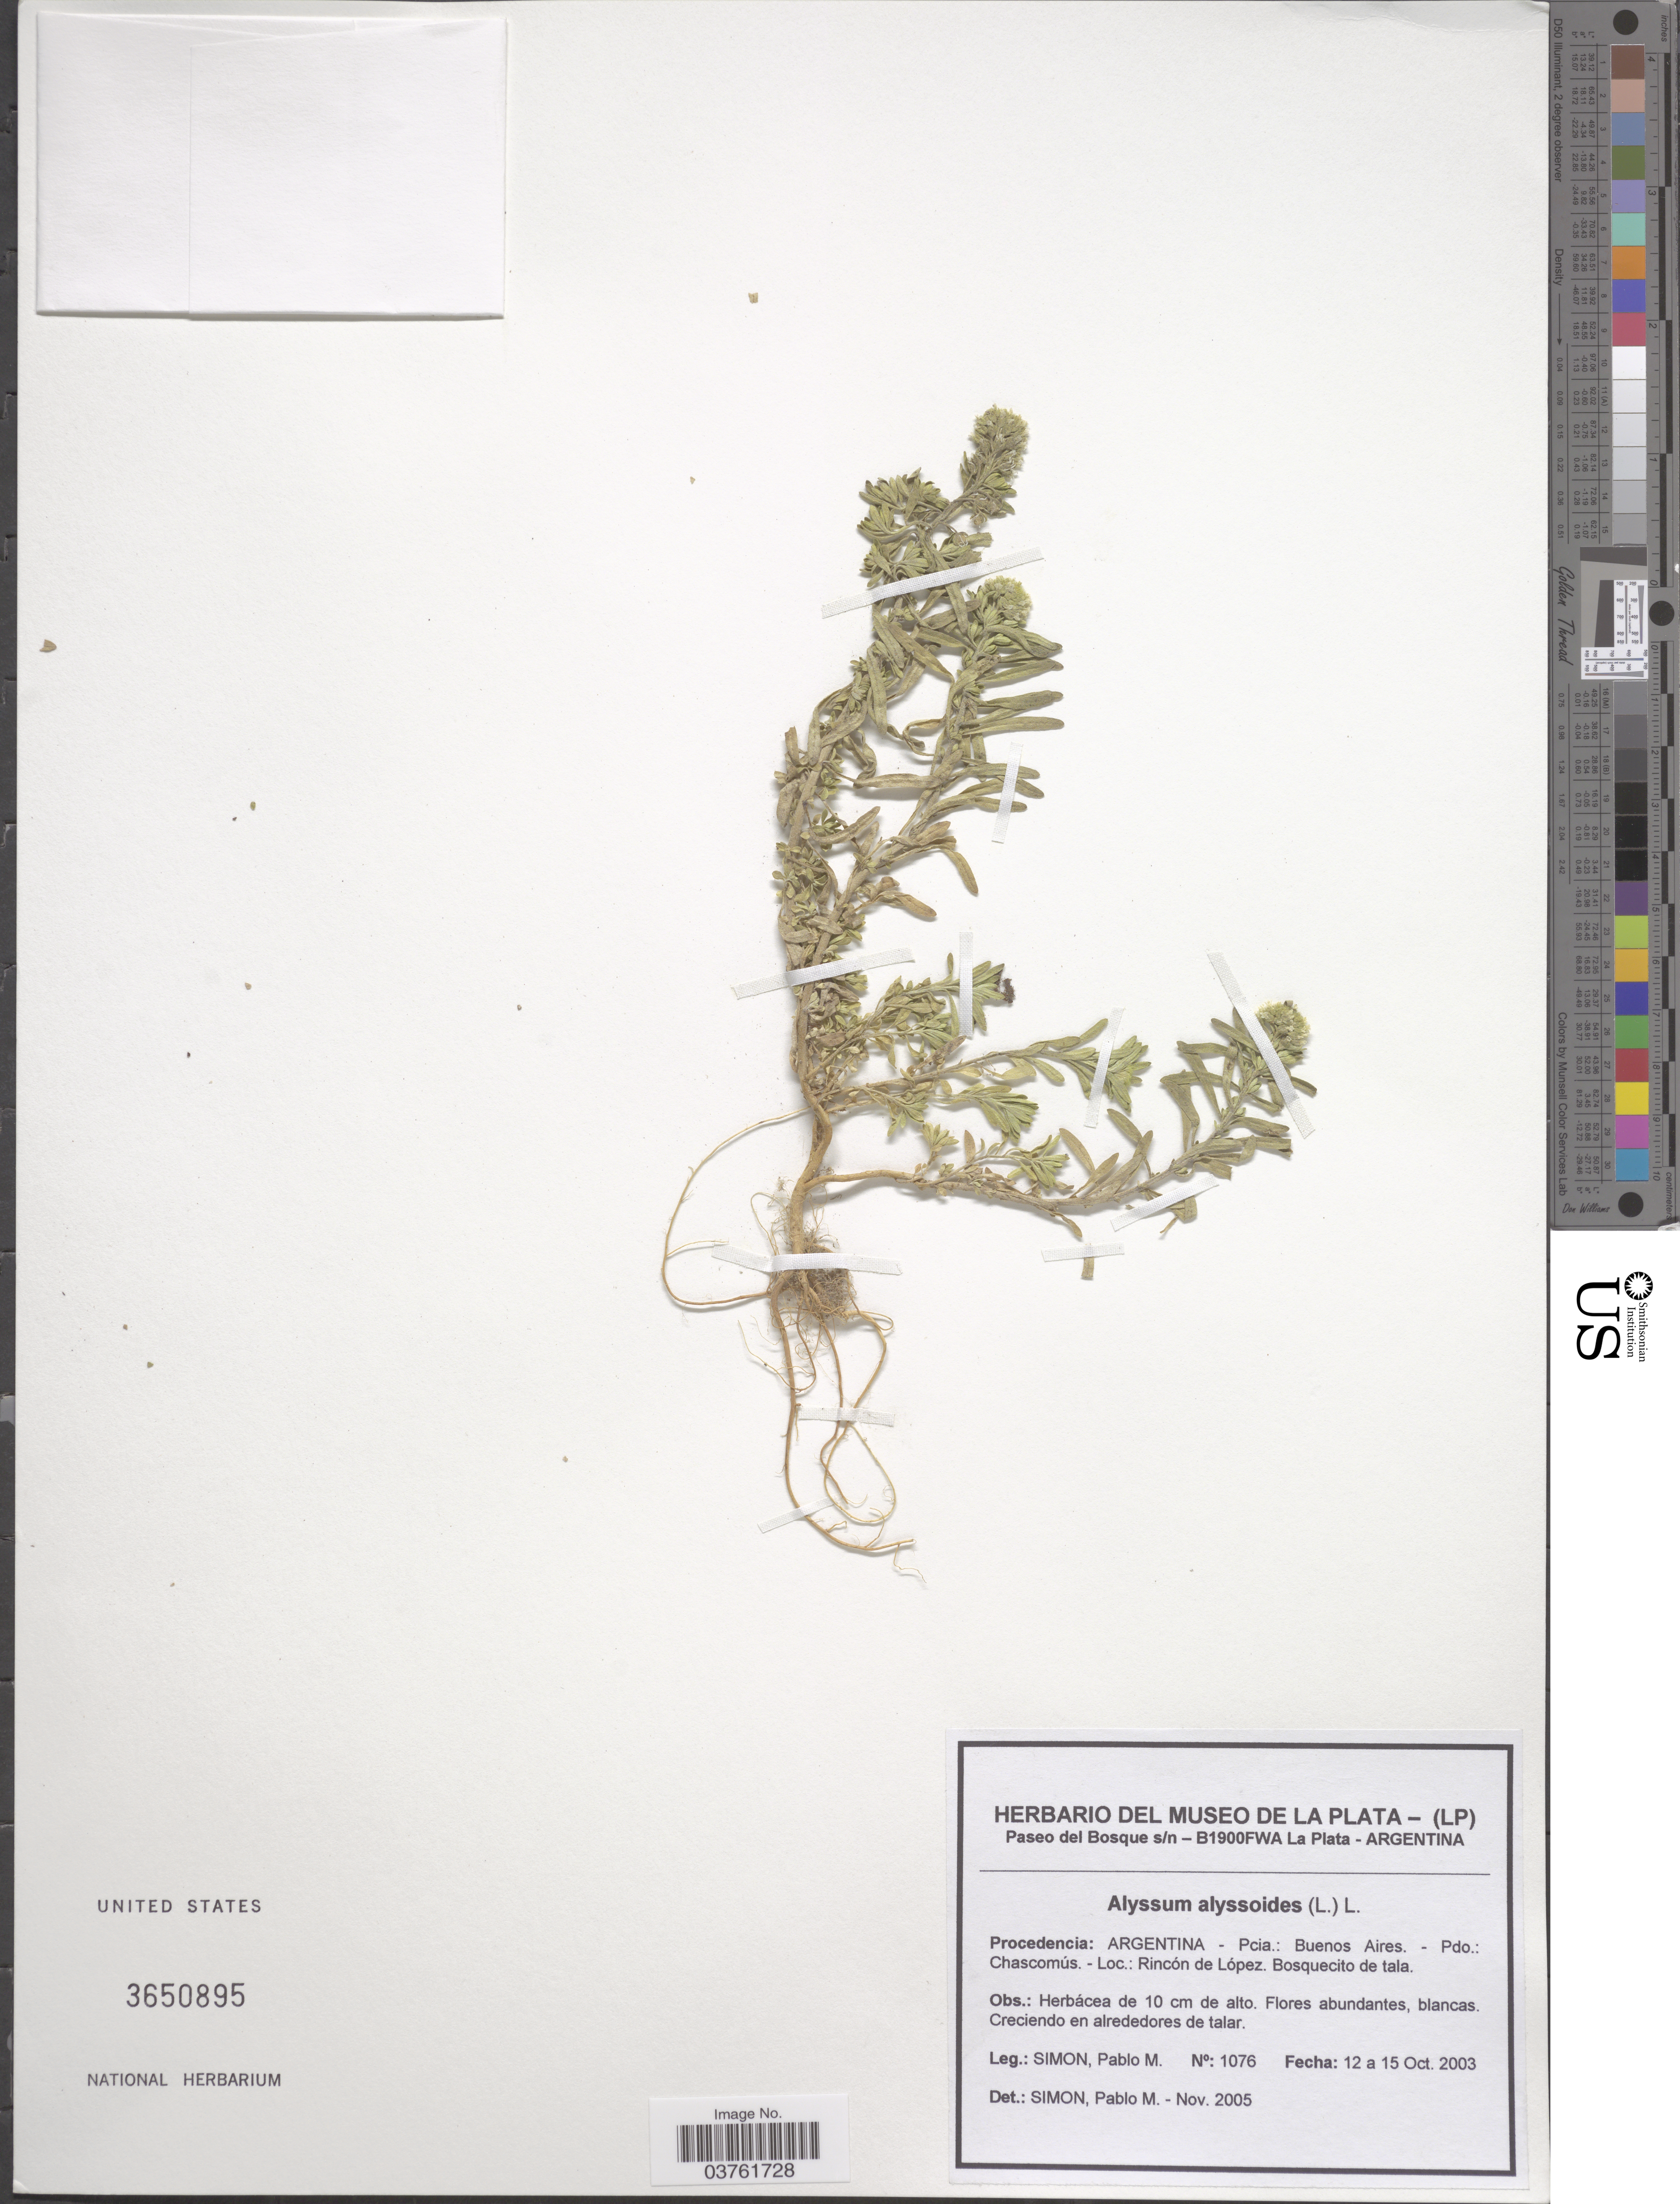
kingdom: Plantae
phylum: Tracheophyta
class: Magnoliopsida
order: Brassicales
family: Brassicaceae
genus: Alyssum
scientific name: Alyssum alyssoides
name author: (L.) L.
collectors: P. M. Simón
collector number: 1076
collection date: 2003-10-12/2003-10-15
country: Argentina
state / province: Buenos Aires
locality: Pdo: Chascomús. Rincón de López. Bosquecito de tala.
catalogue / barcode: US 3650895